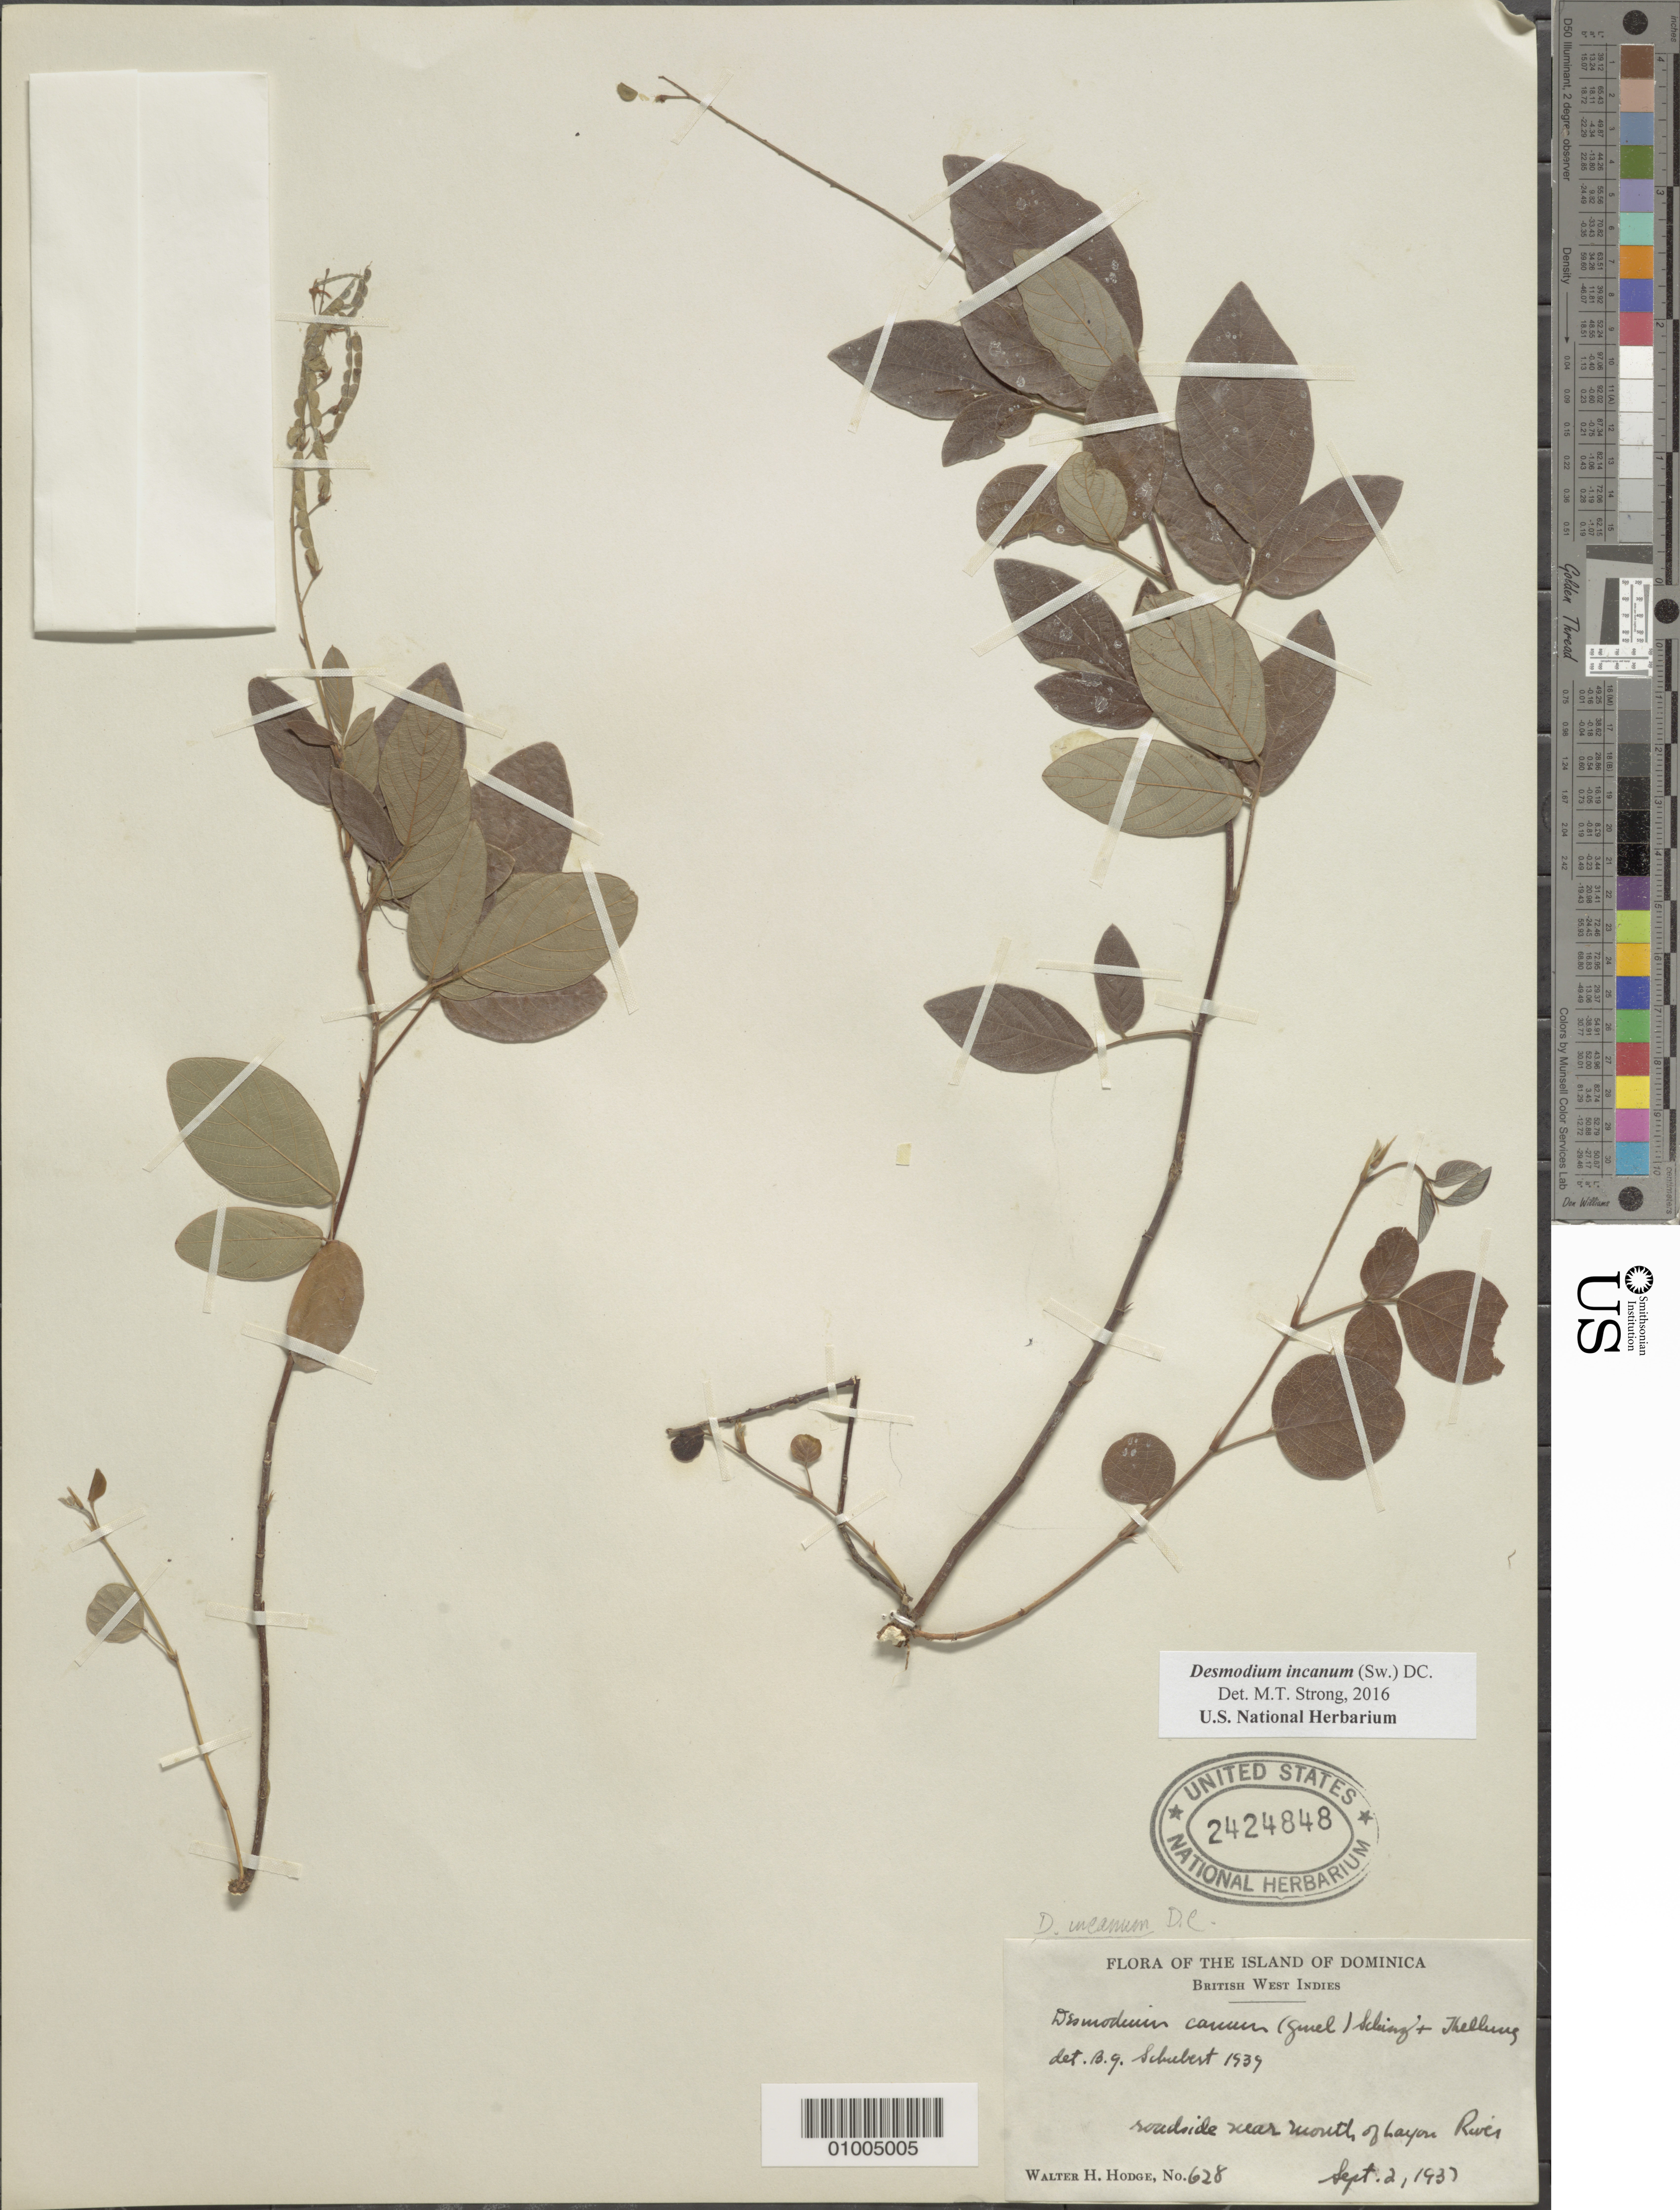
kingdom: Plantae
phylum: Tracheophyta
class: Magnoliopsida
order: Fabales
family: Fabaceae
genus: Desmodium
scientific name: Desmodium incanum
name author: (Sw.) DC.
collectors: W. Hodge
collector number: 628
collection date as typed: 02 Sep 1937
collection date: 1937-09-02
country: Dominica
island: Dominica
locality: Roadside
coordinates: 0 N, 0 E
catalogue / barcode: US 2424848